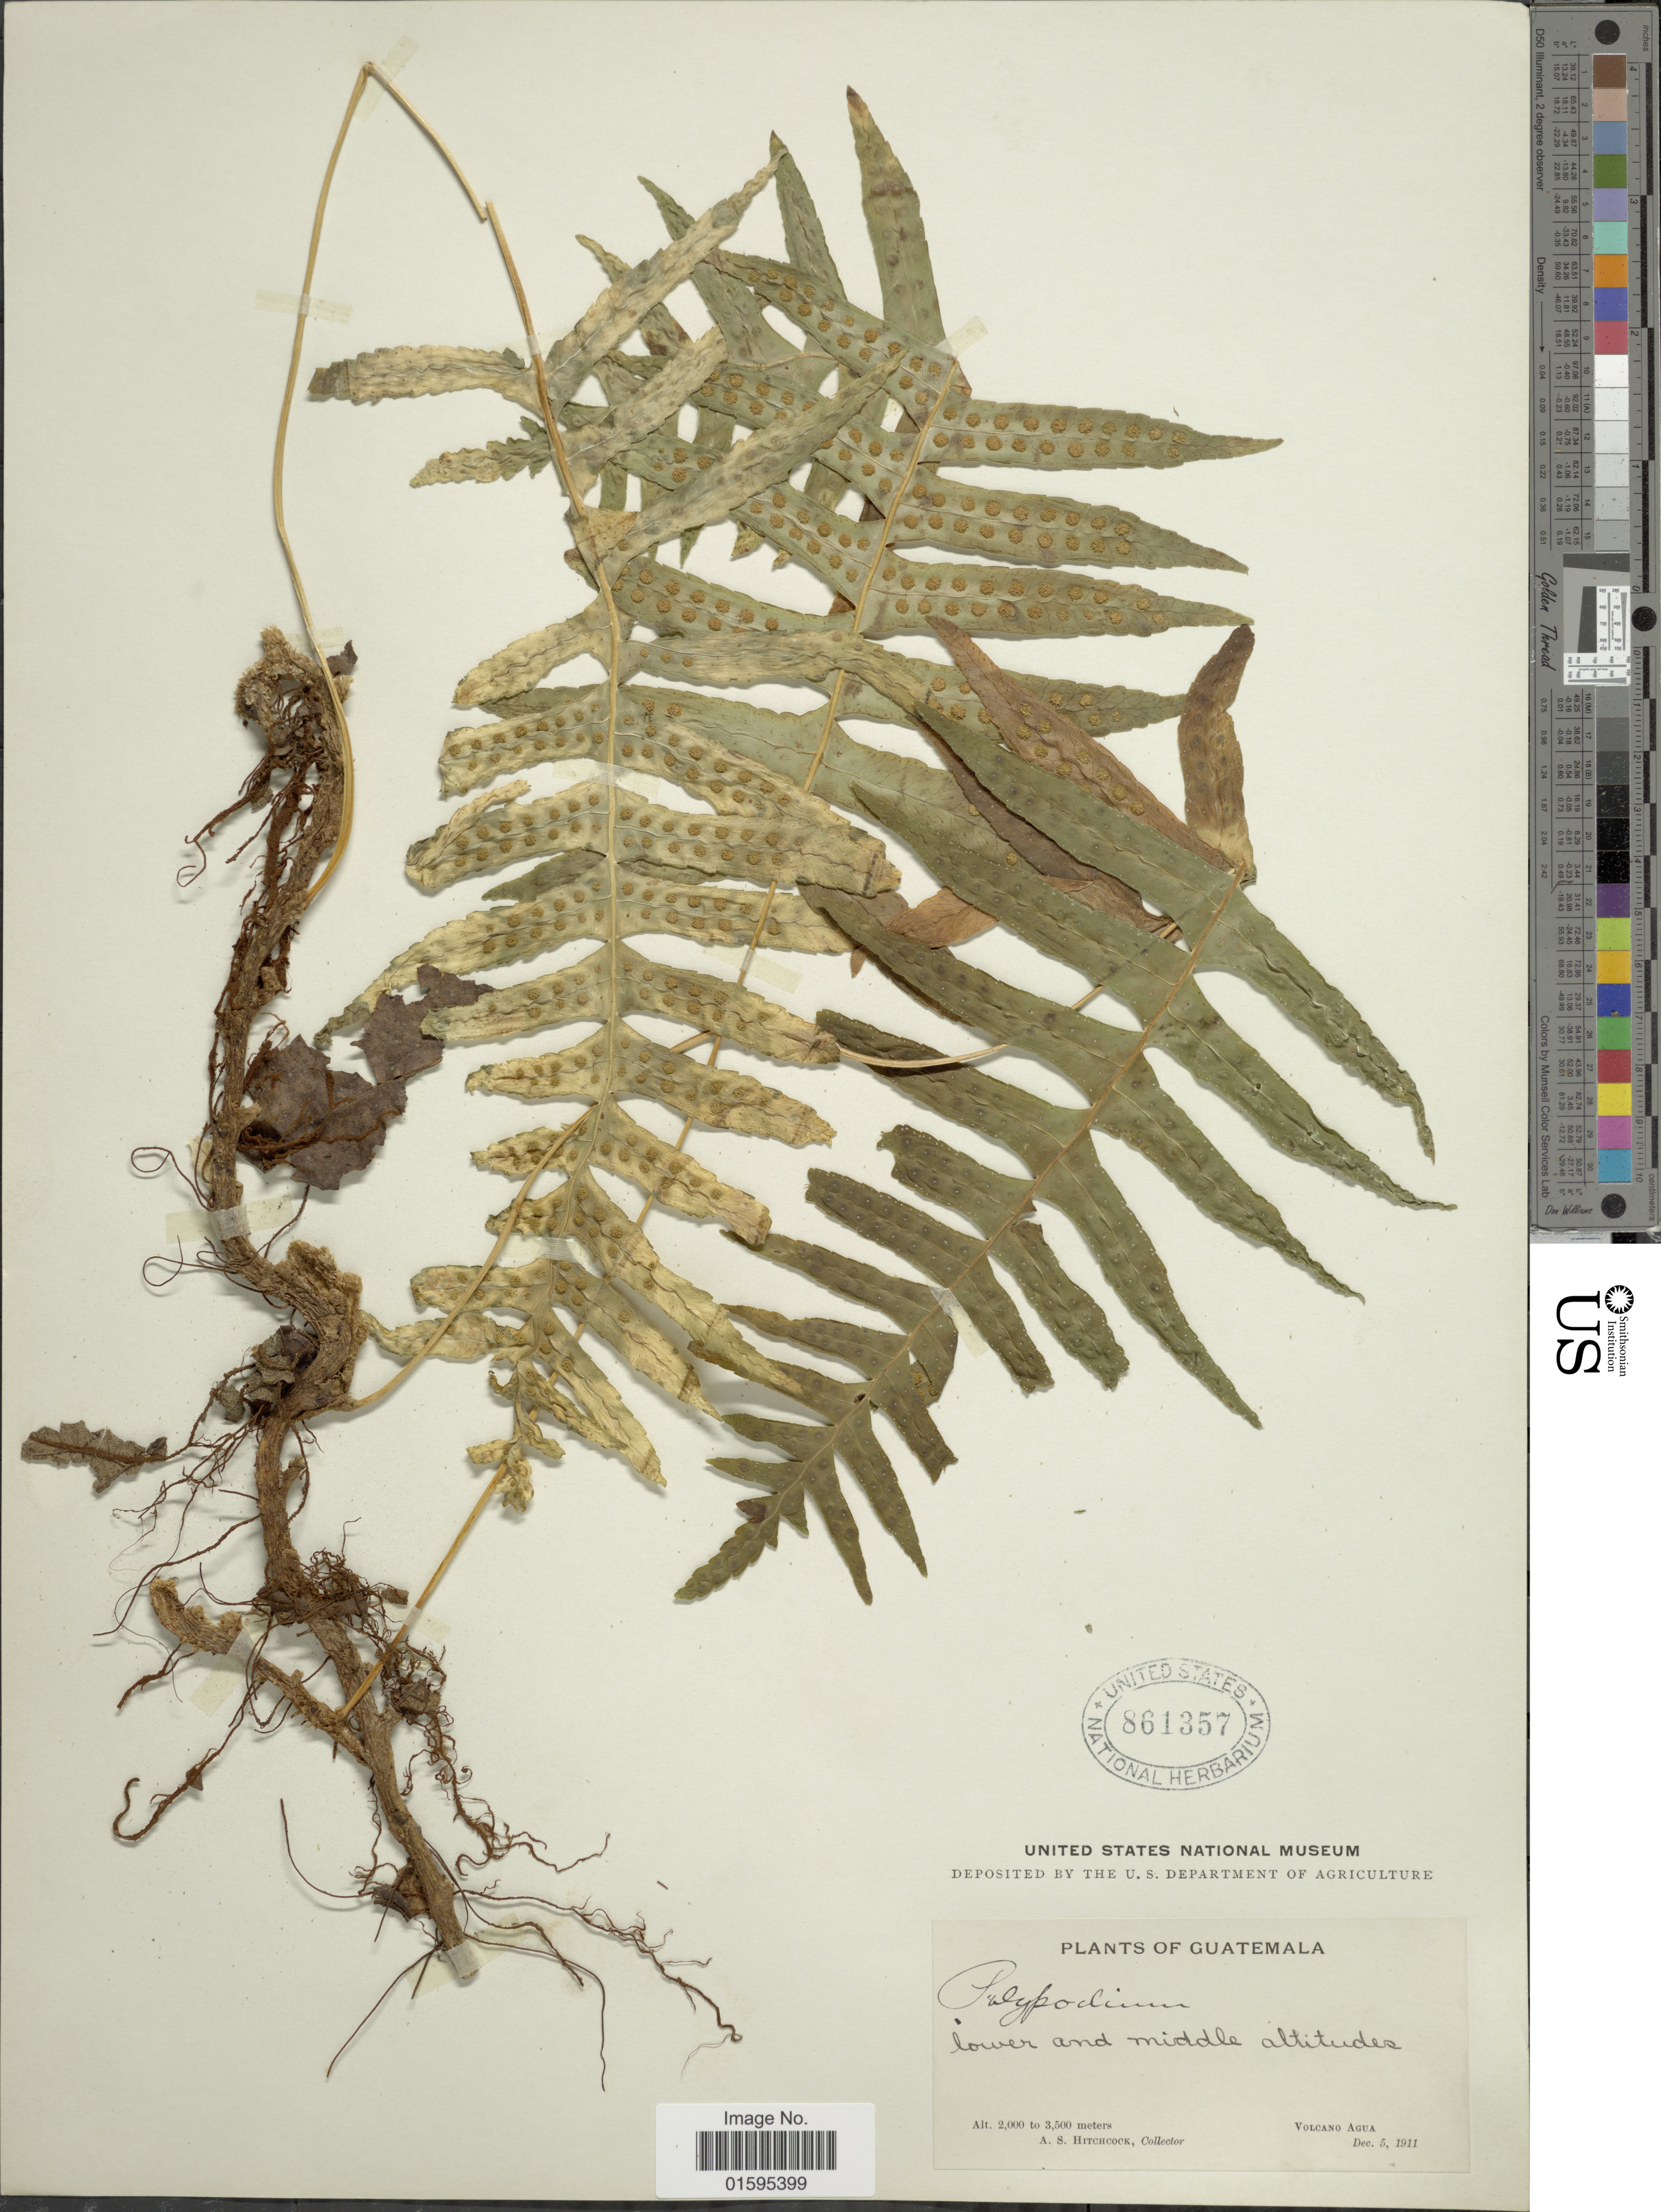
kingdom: Plantae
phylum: Tracheophyta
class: Polypodiopsida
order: Polypodiales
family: Polypodiaceae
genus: Polypodium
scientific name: Polypodium plesiosorum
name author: Kunze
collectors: A. S. Hitchcock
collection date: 1911-12-05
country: Guatemala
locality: Volcano Agua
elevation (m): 2000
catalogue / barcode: US 1861357